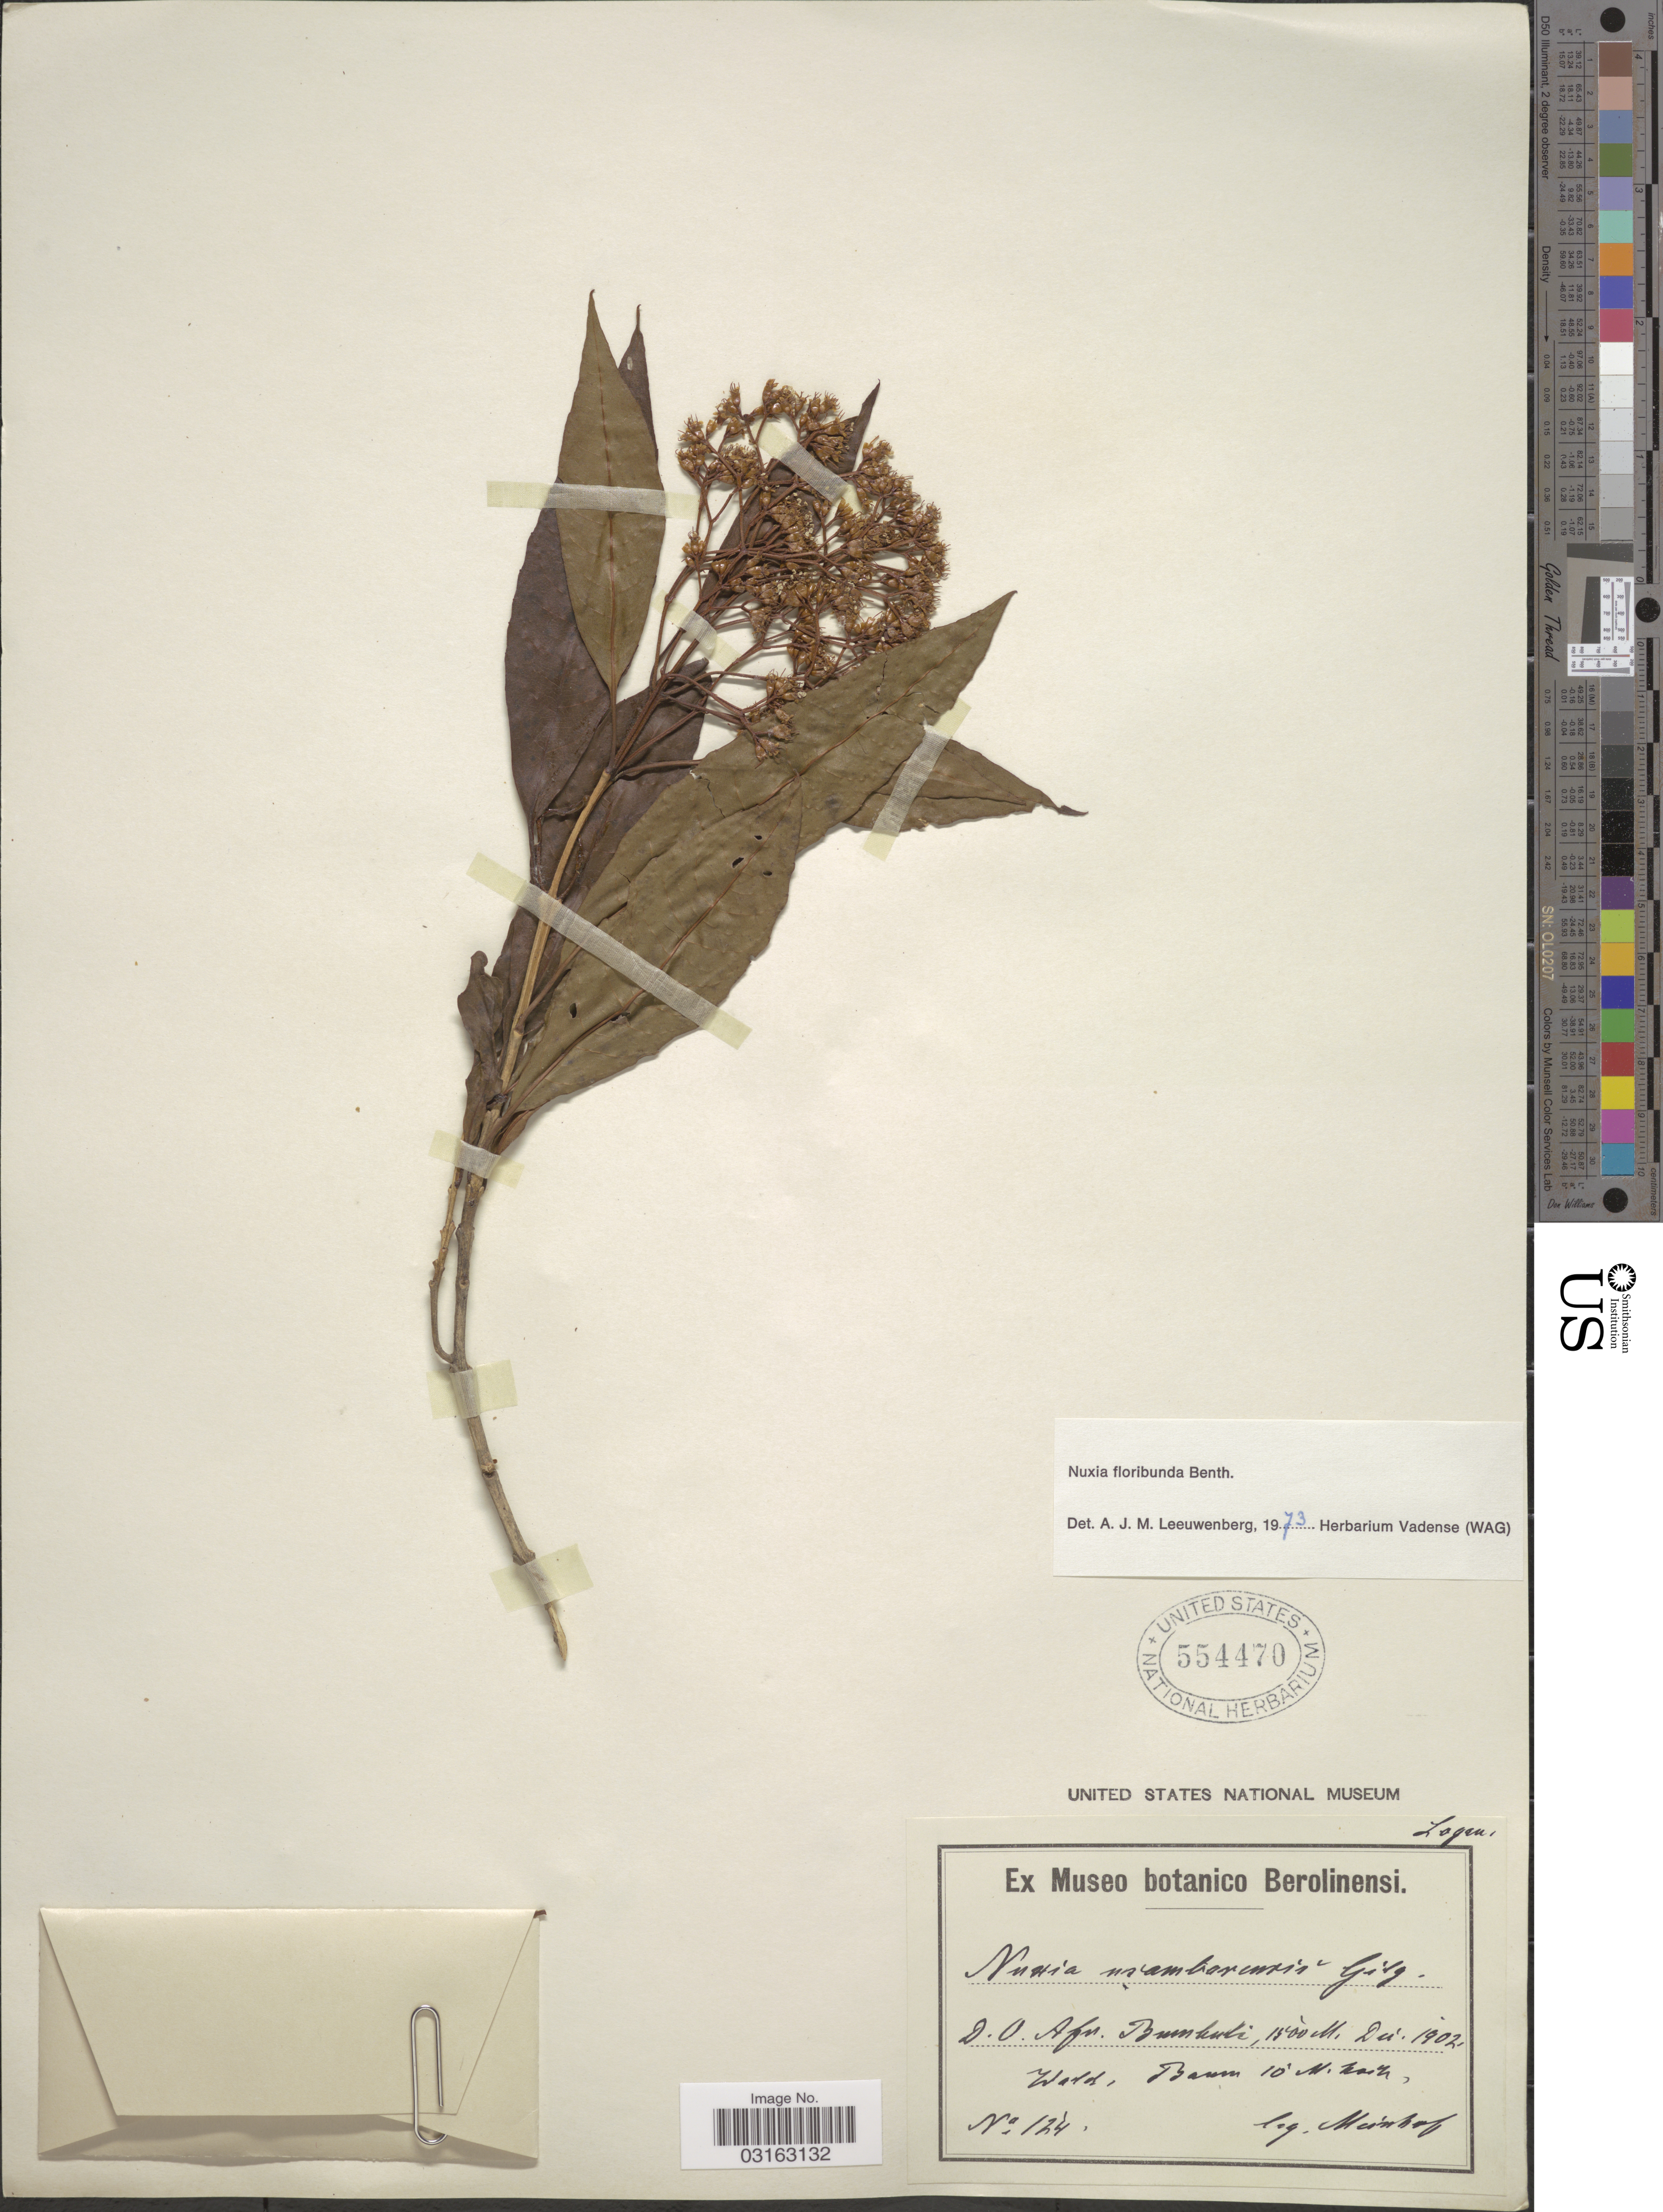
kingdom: Plantae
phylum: Tracheophyta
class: Magnoliopsida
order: Lamiales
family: Stilbaceae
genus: Nuxia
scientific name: Nuxia floribunda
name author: Benth.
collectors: Meinhof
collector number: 124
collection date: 1902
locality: D. O. Afr. Bunkuti. [interpreted]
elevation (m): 1500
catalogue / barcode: US 554470